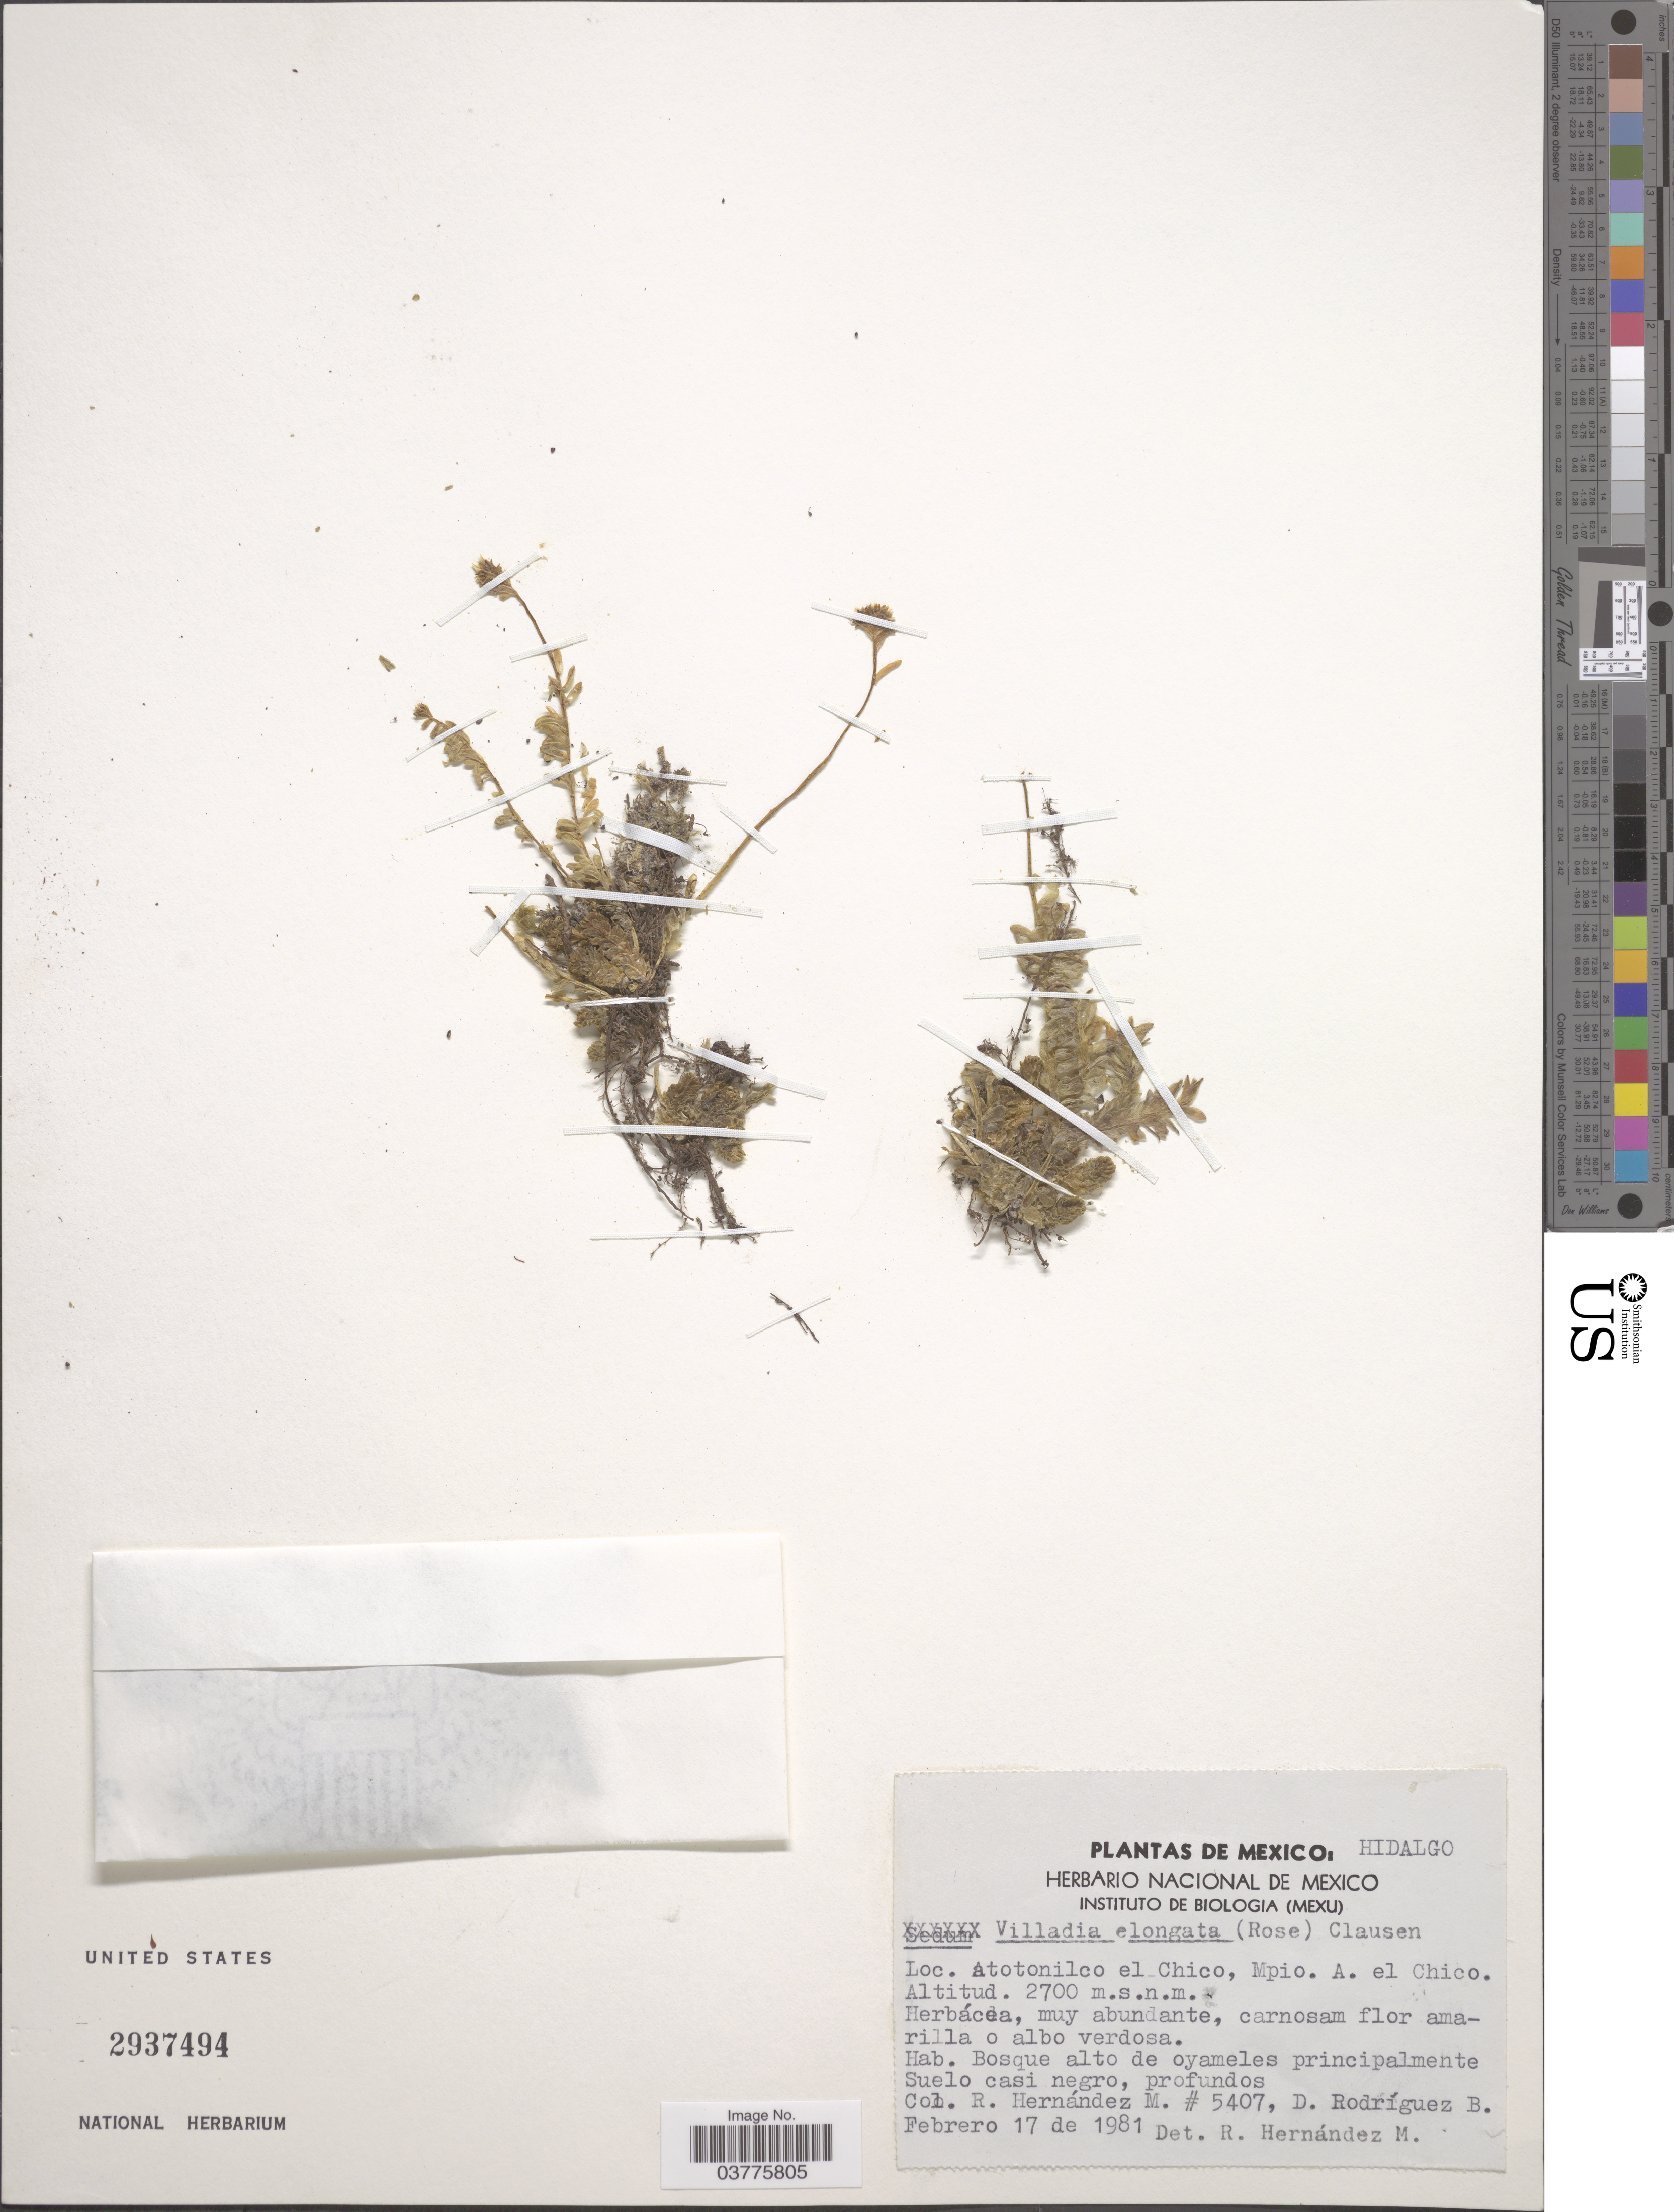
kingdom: Plantae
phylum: Tracheophyta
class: Magnoliopsida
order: Saxifragales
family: Crassulaceae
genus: Villadia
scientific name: Villadia elongata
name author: (Rose) R.T. Clausen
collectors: R. Hernández M. & D. Rodríguez B.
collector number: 5407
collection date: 1981-02-17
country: Mexico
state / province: Hidalgo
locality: Atotonilco el Chico, Mpio. A. el Chico.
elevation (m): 2700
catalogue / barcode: US 2937494